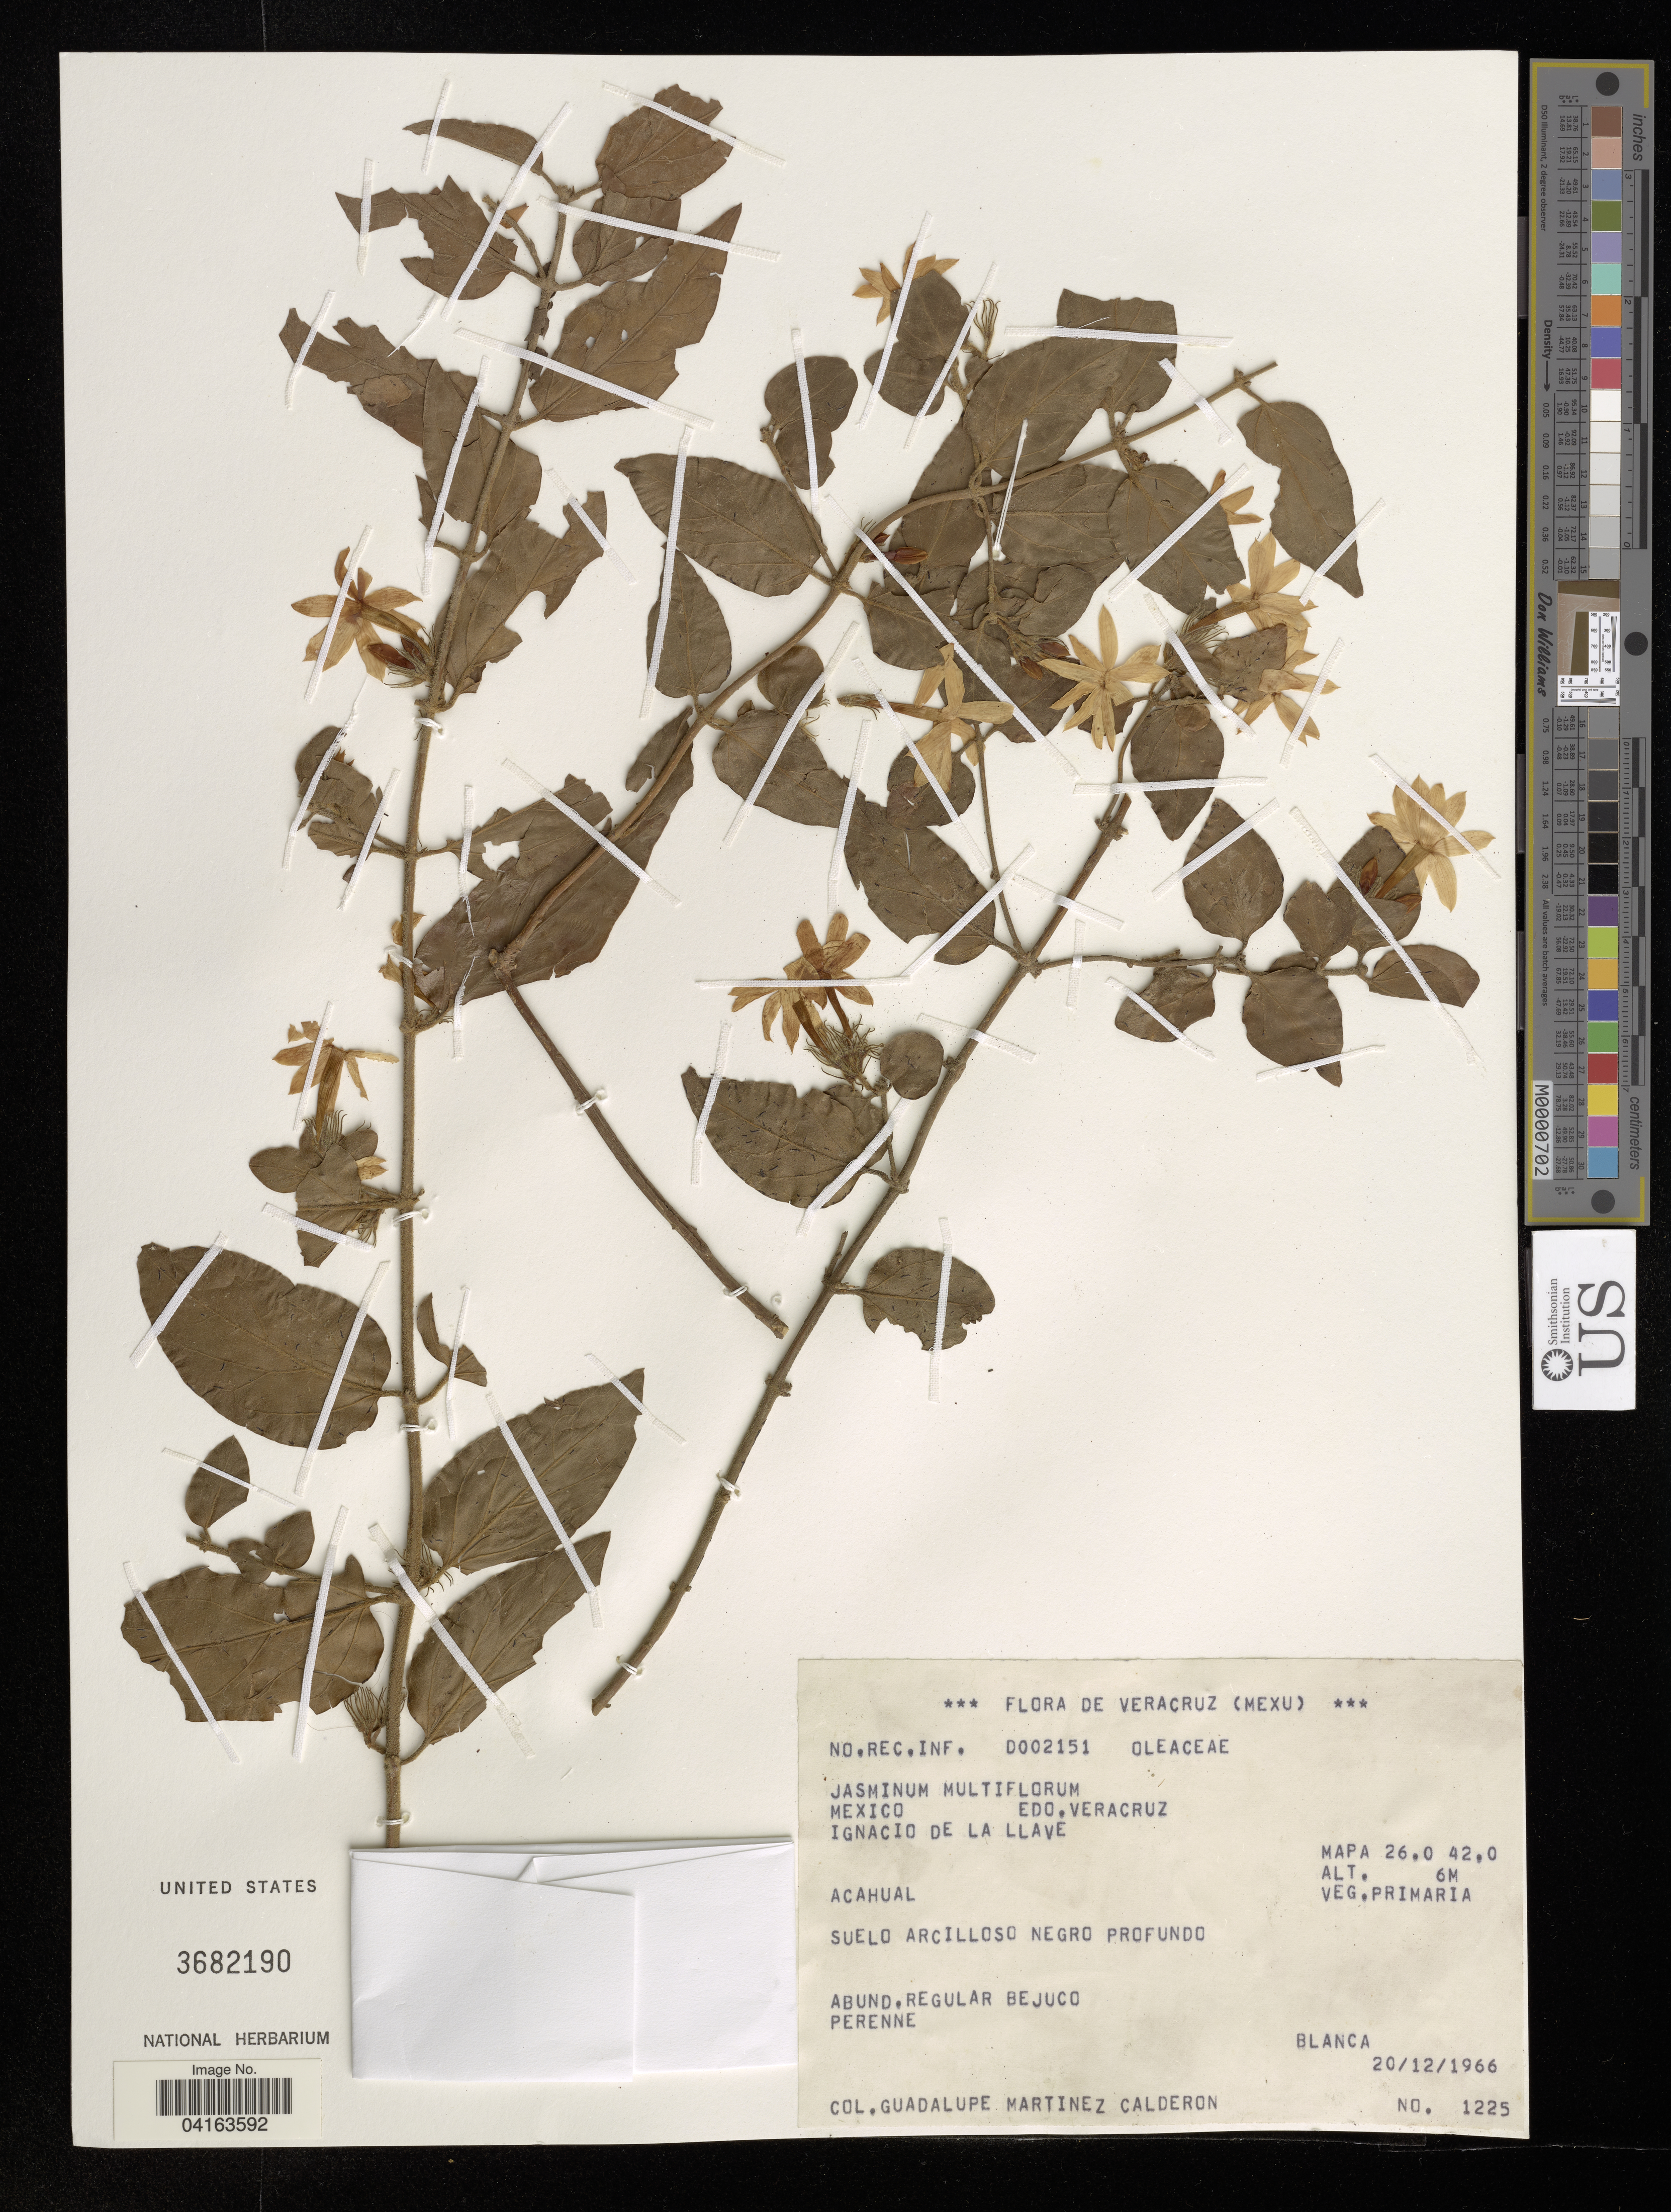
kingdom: Plantae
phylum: Tracheophyta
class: Magnoliopsida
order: Lamiales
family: Oleaceae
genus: Jasminum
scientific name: Jasminum multiflorum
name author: (Burm. f.) Andrews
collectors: G. Martínez Calderón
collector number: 1225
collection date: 1966-12-20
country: Mexico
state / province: Veracruz Llave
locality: Ignacio de La Llave.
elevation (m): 6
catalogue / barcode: US 3682190